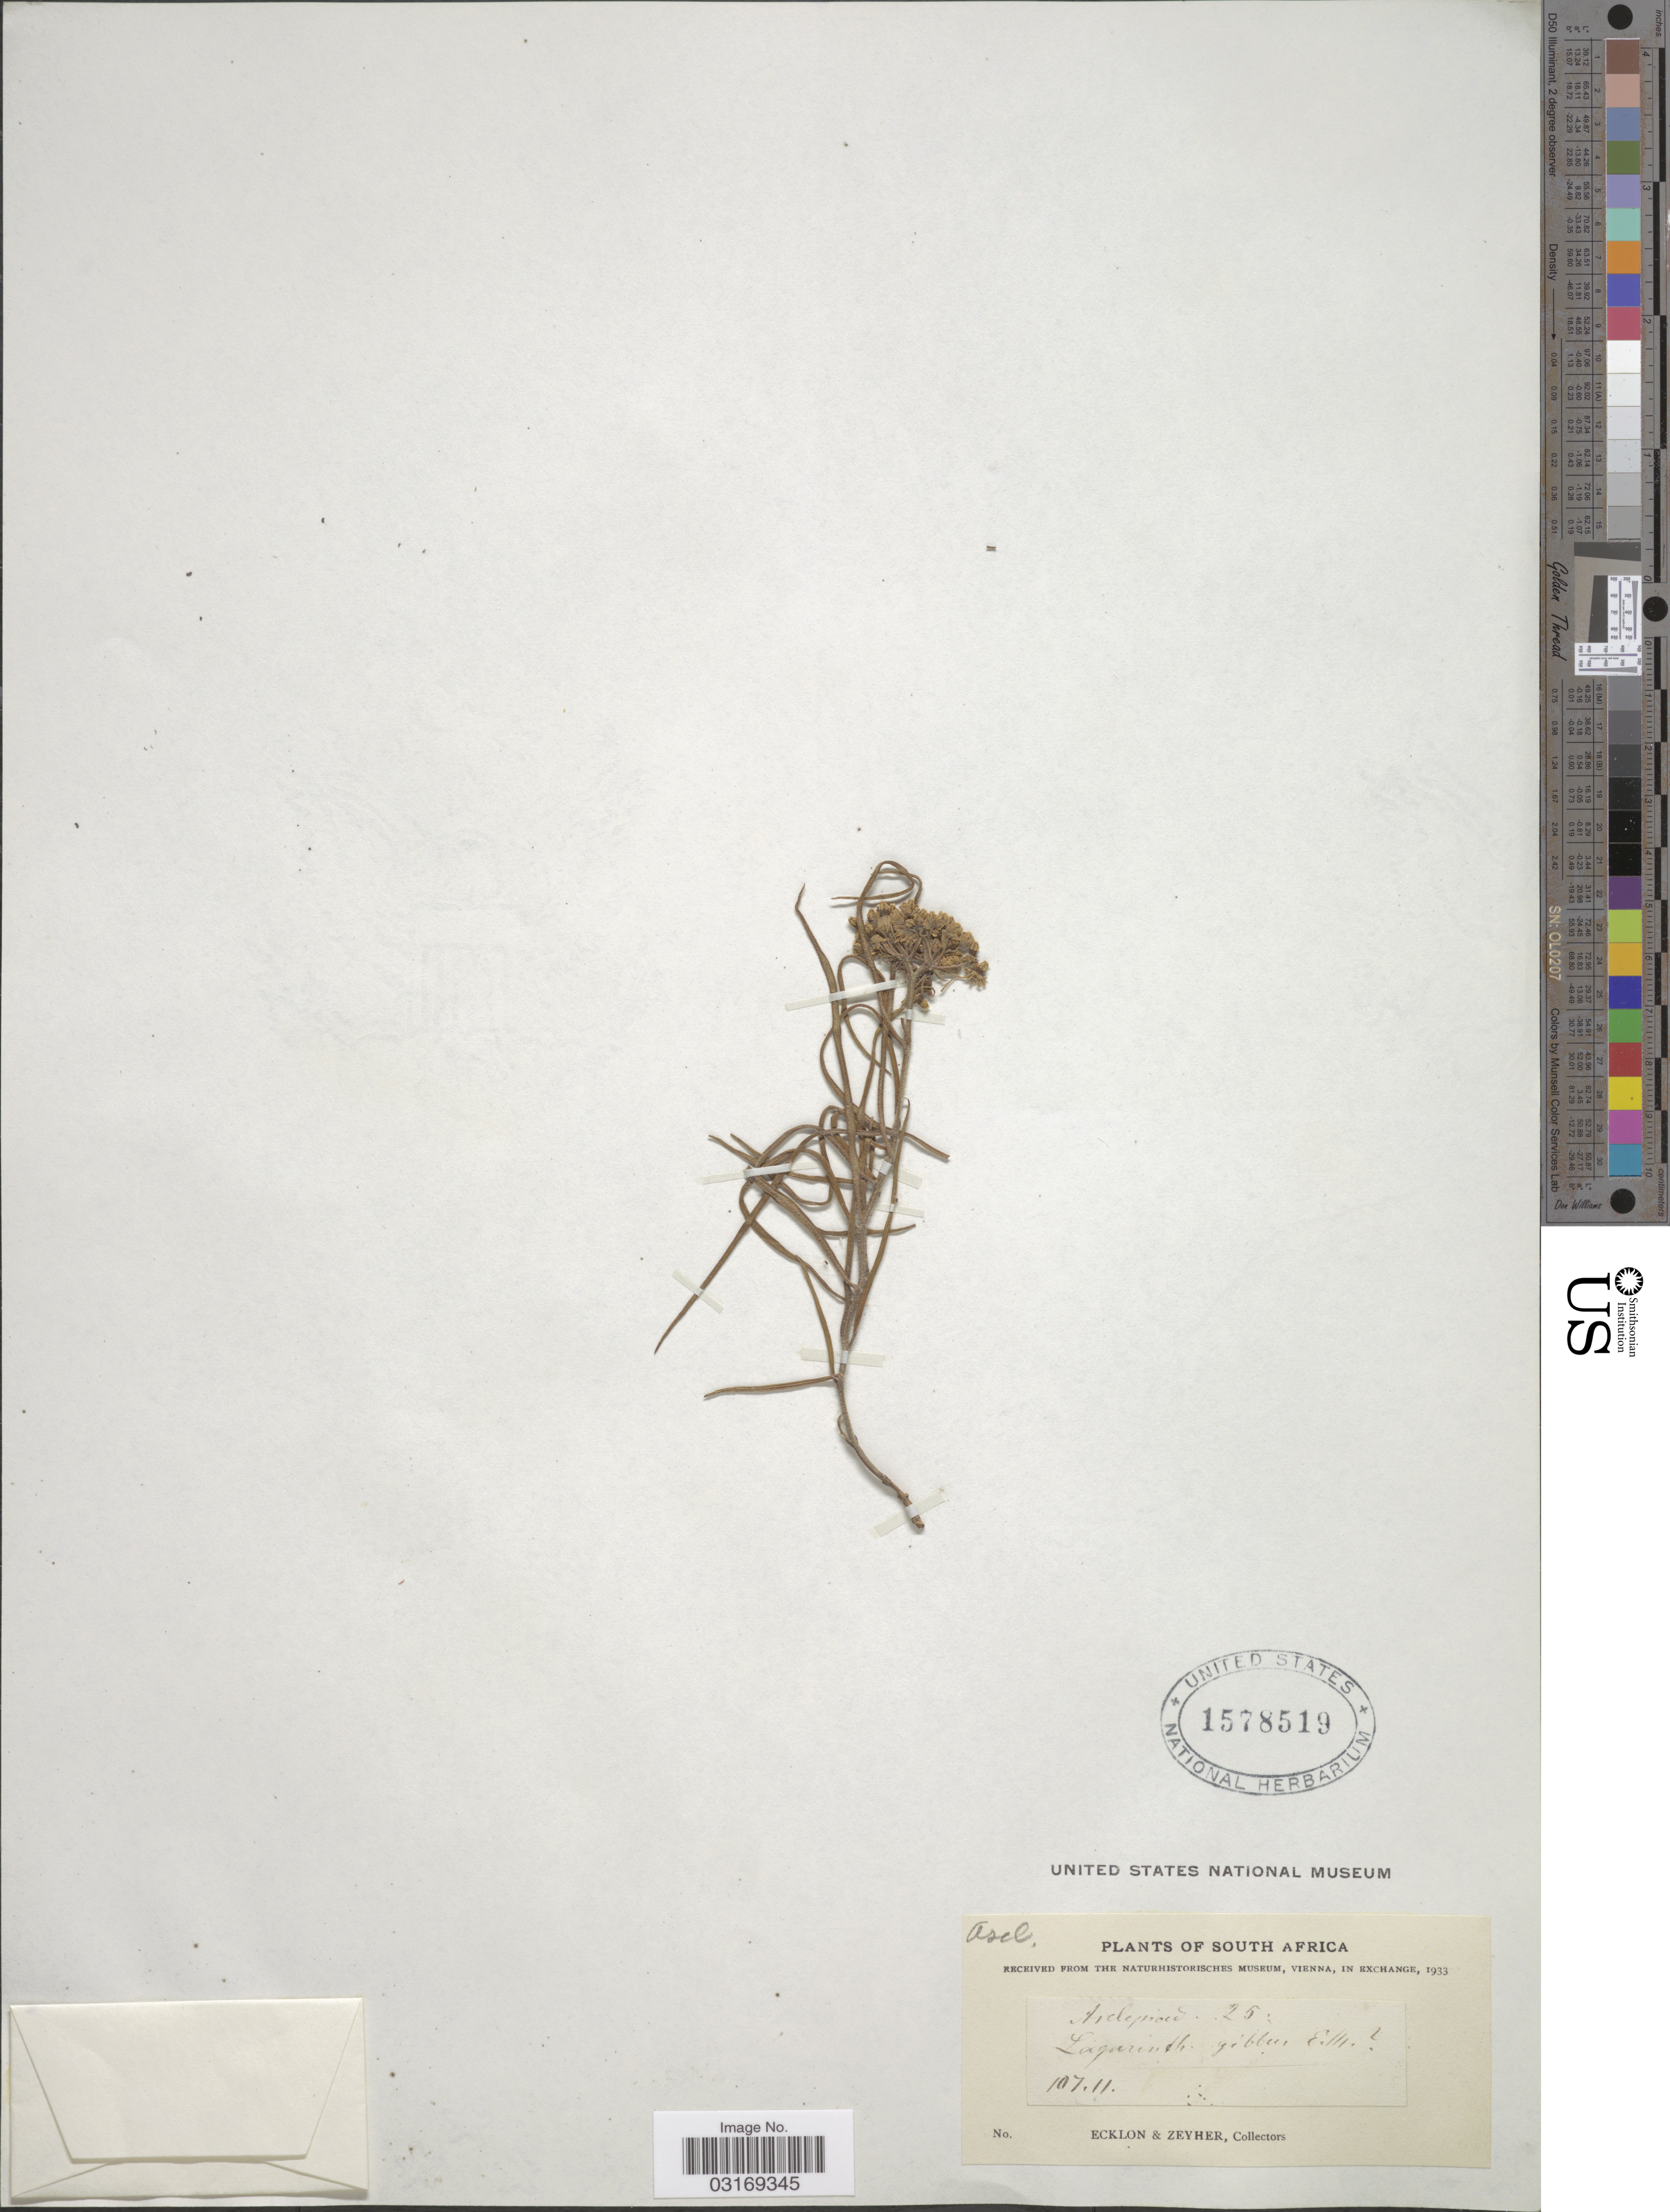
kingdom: Plantae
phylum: Tracheophyta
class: Magnoliopsida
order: Gentianales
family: Apocynaceae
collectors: -. Ecklon & -. Zeyher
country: South Africa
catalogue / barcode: US 1578519